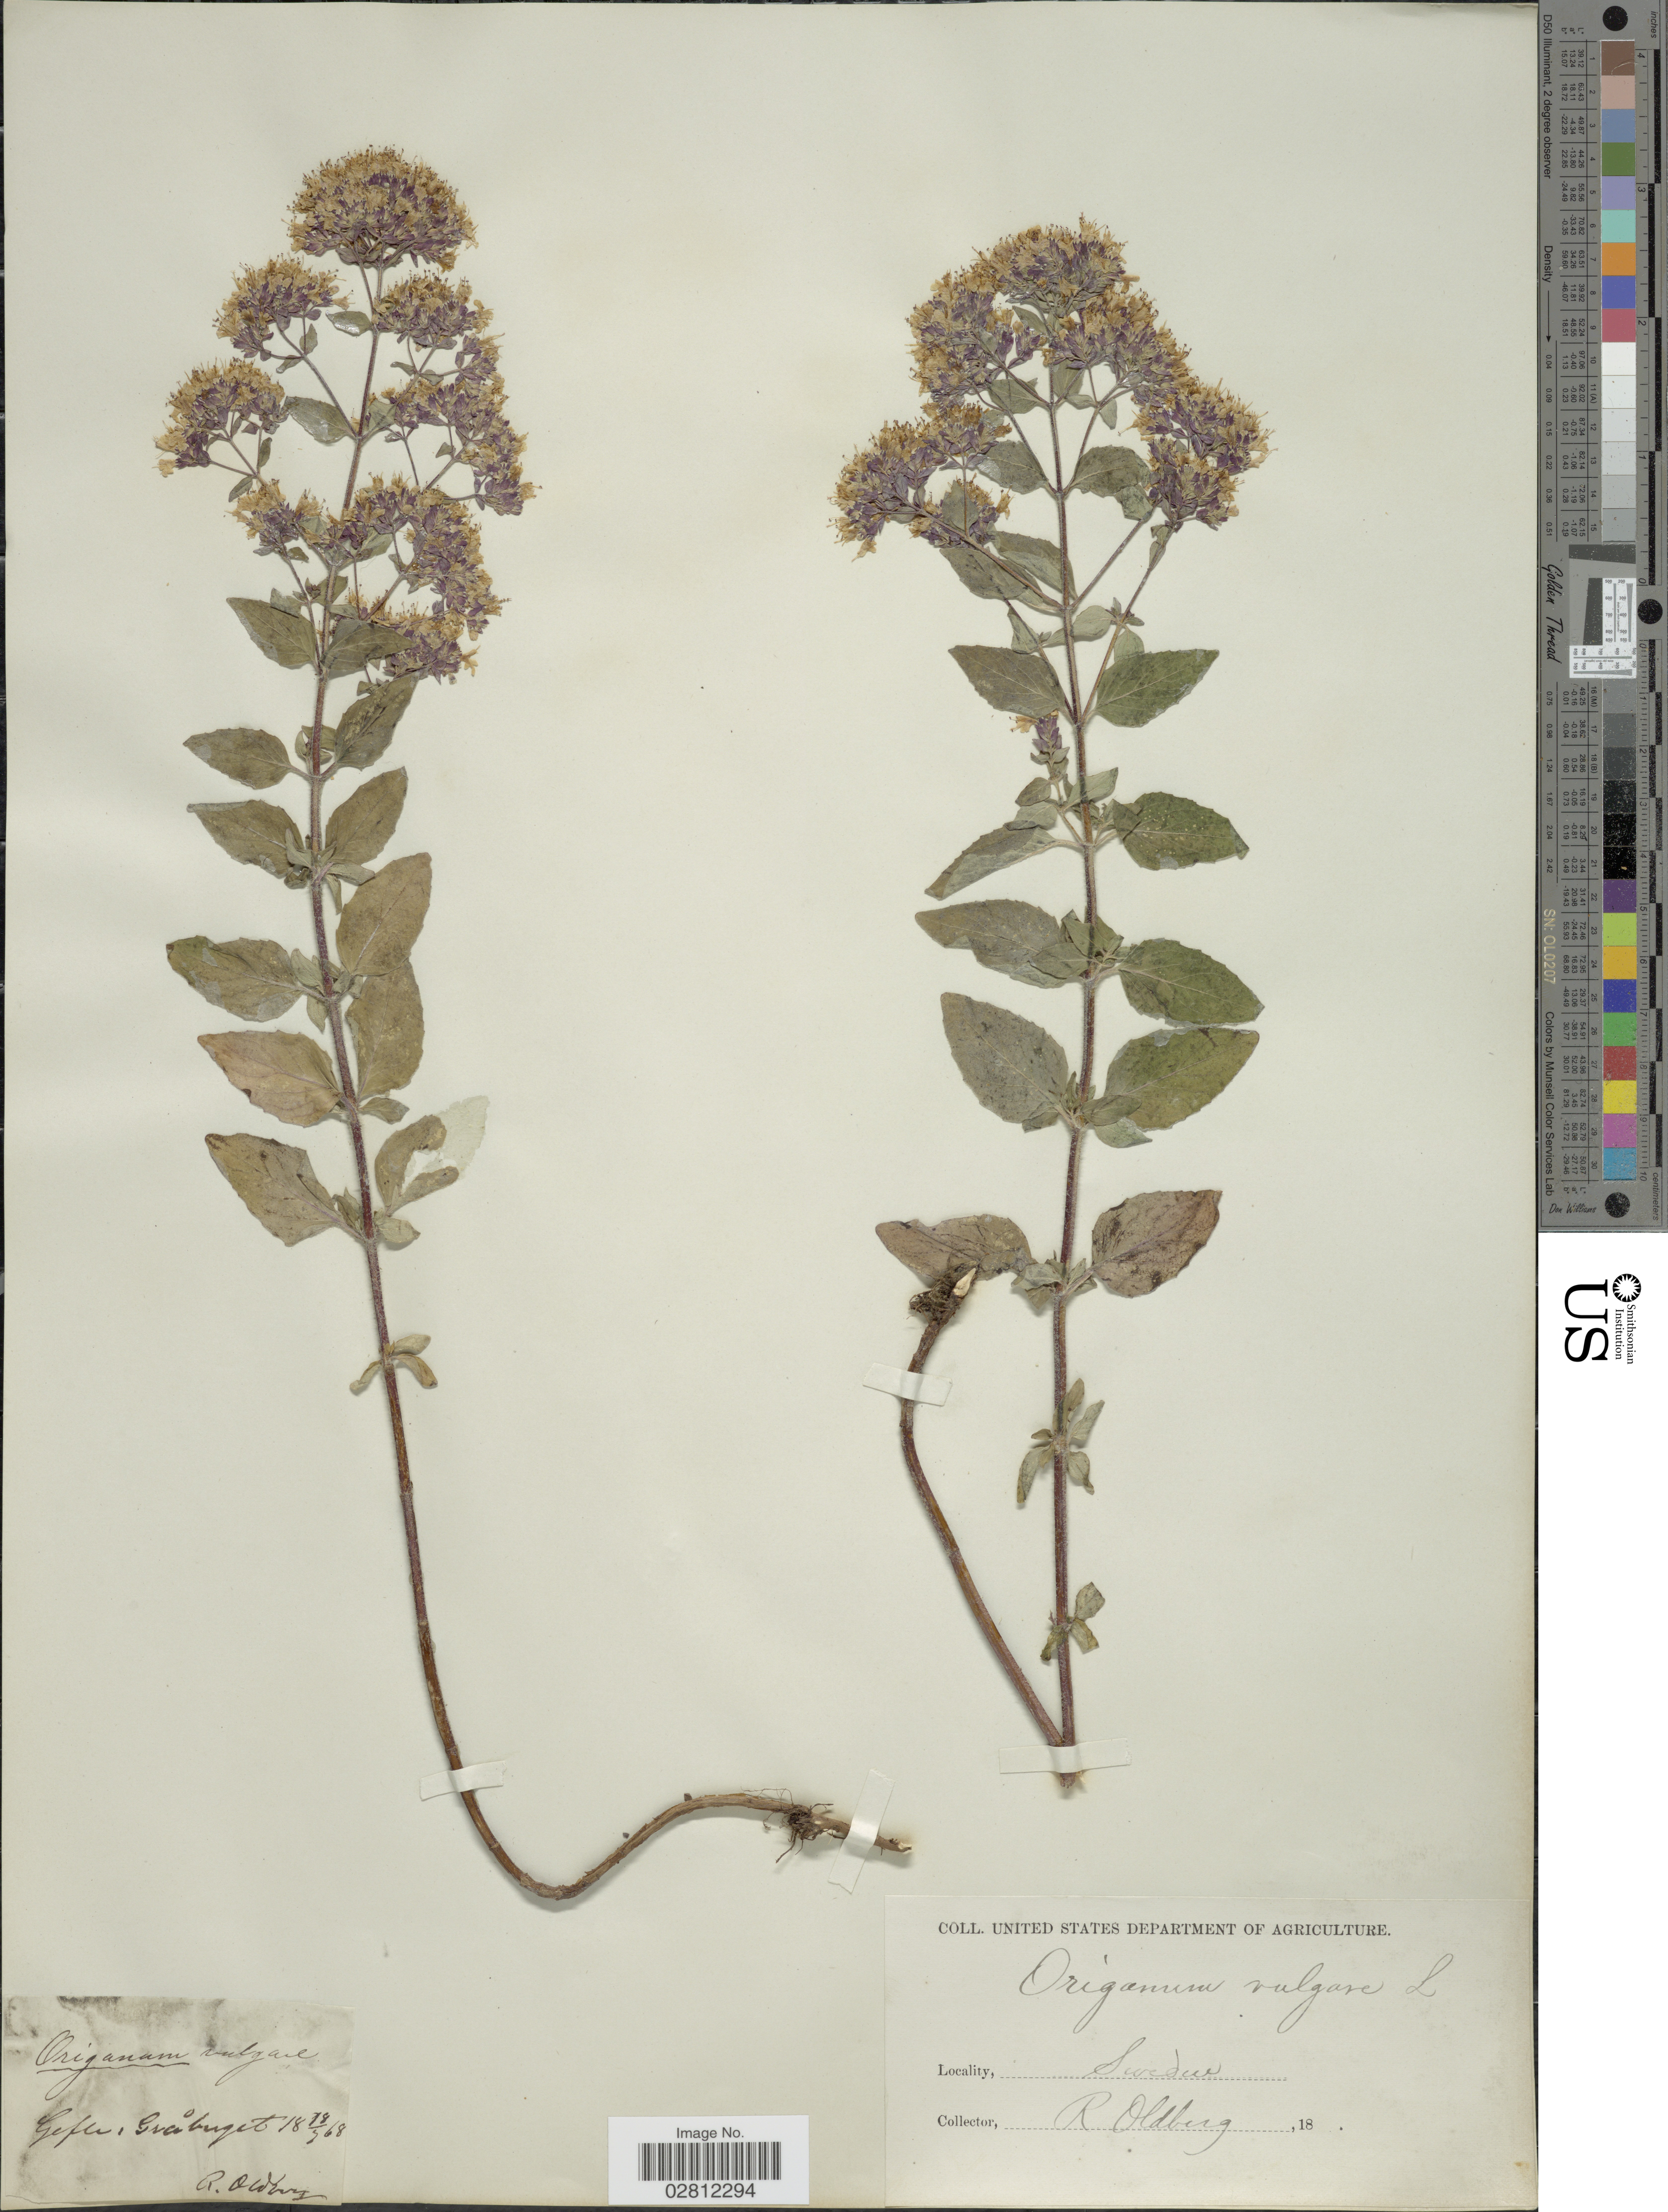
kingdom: Plantae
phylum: Tracheophyta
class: Magnoliopsida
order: Lamiales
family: Lamiaceae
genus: Origanum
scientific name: Origanum vulgare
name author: L.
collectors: R. Oldberg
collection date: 1868-07-18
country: Sweden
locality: Gefle: Graberget.